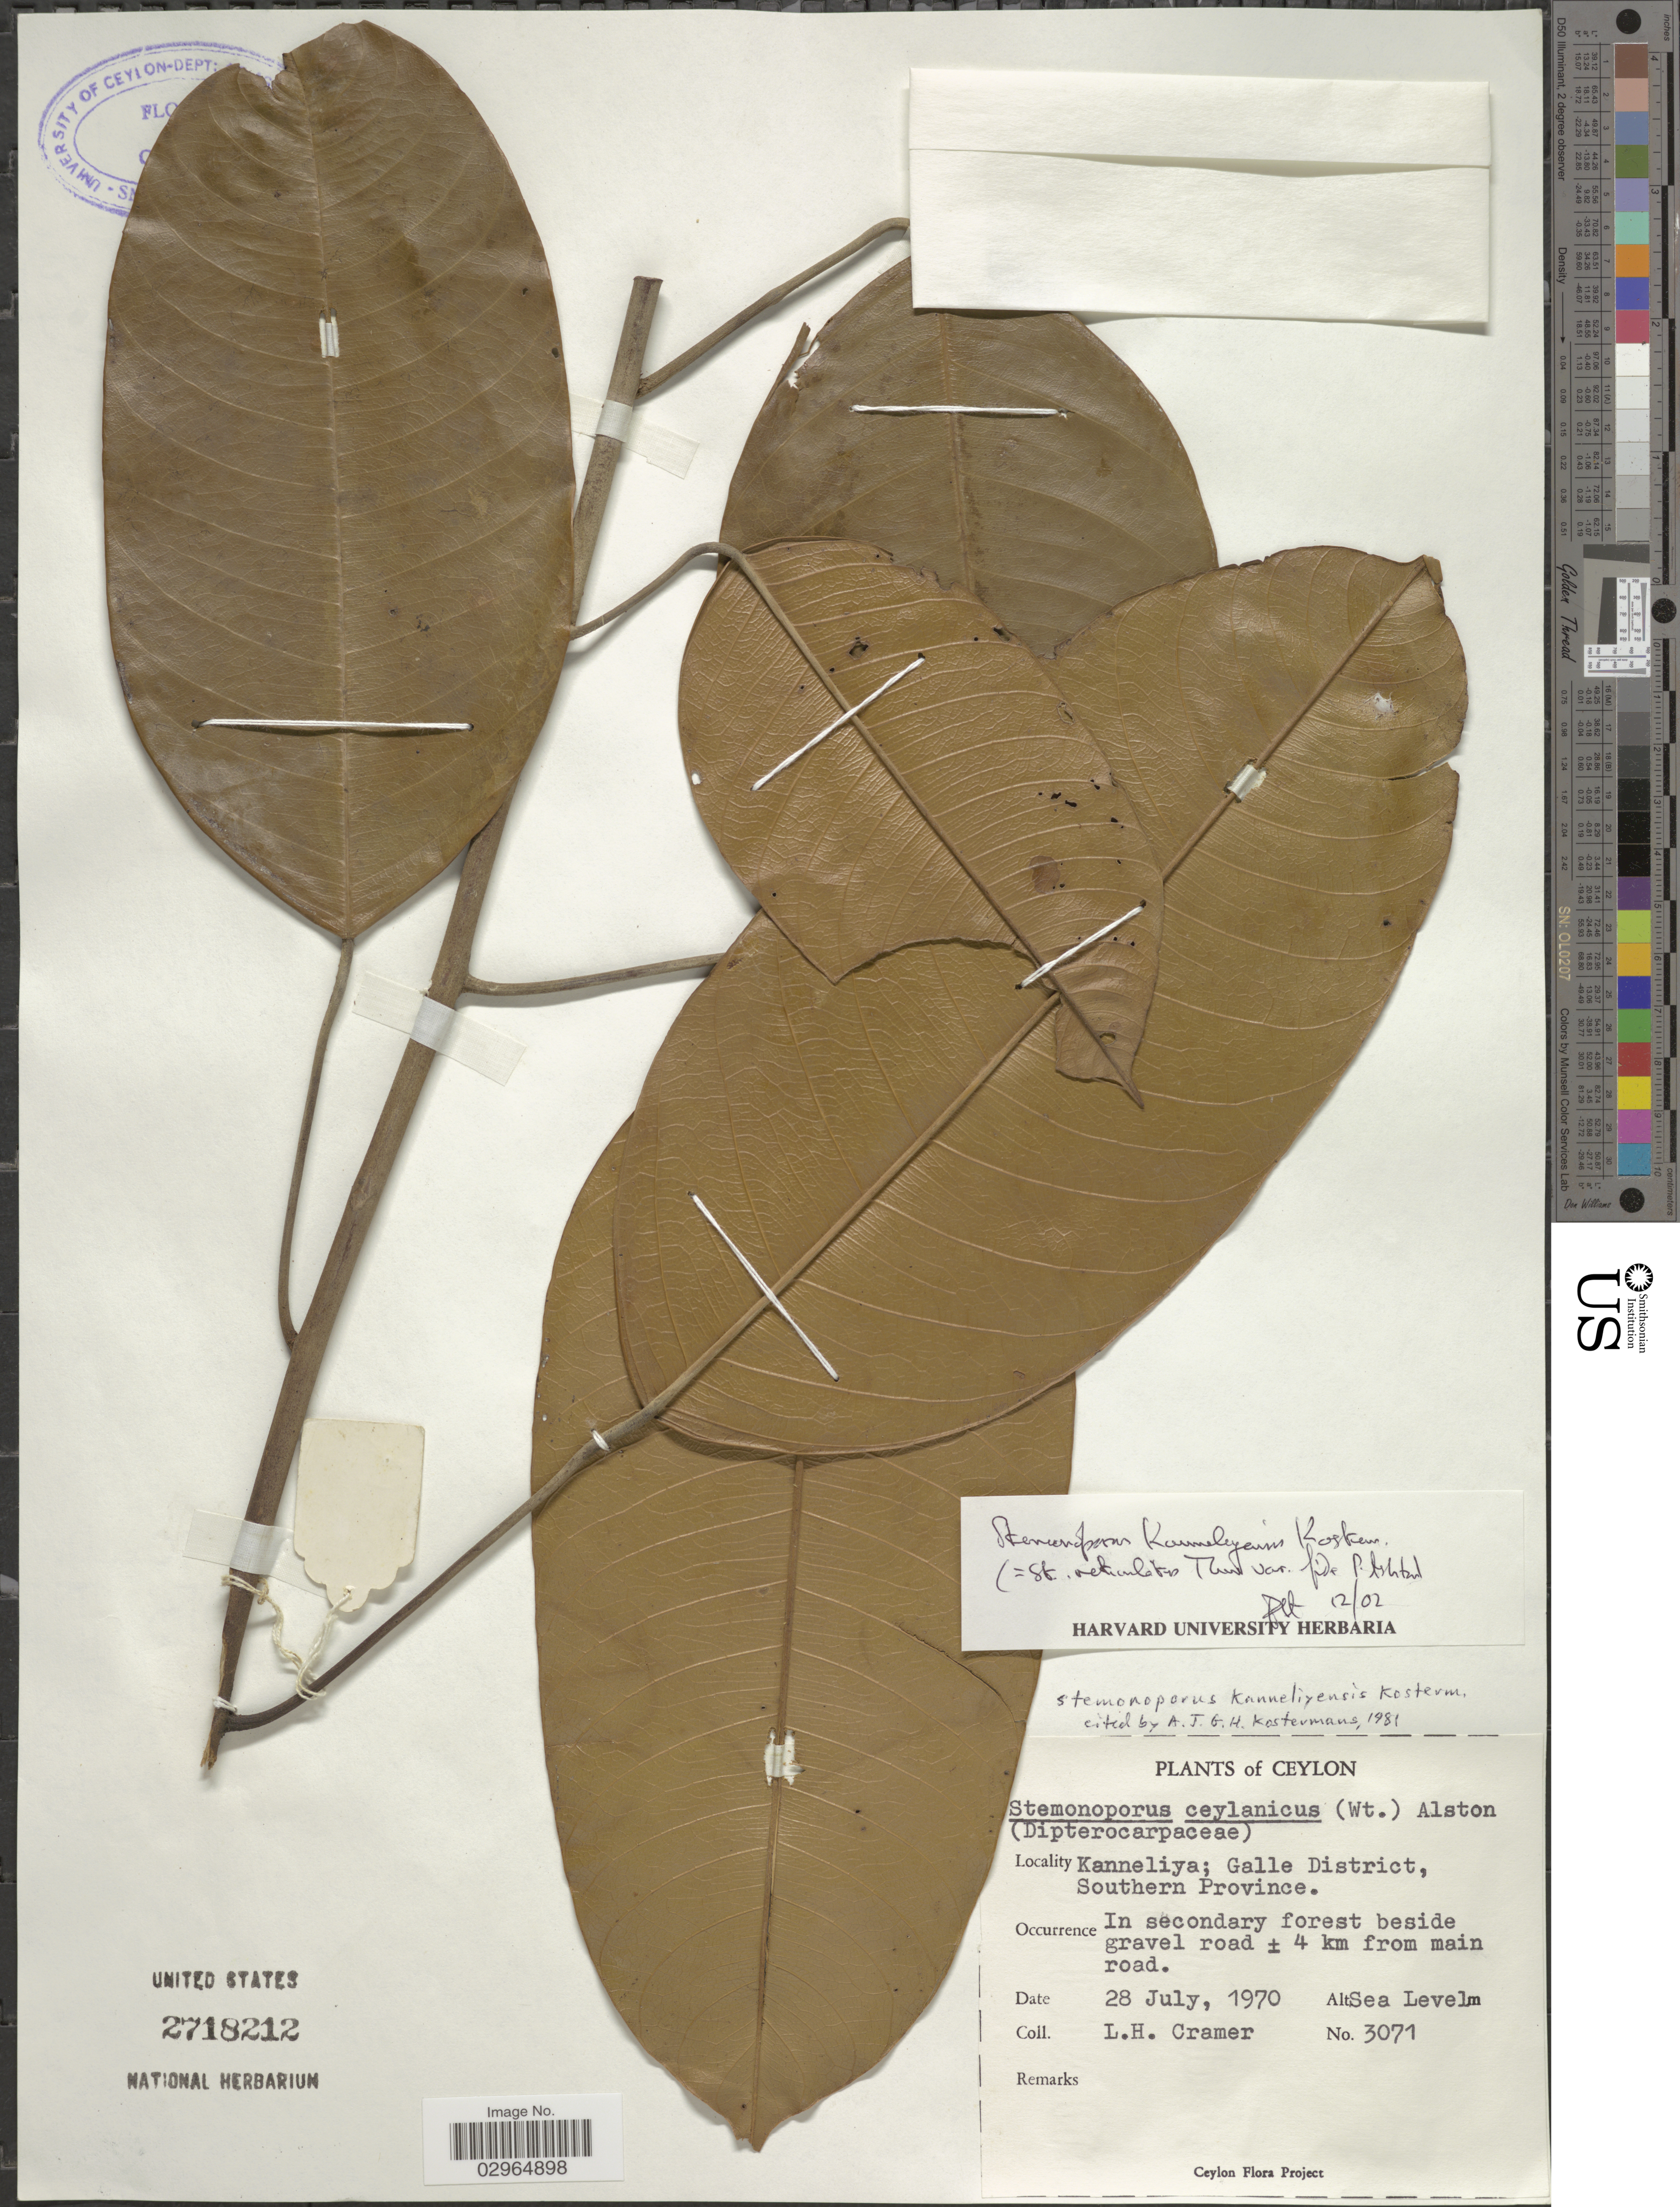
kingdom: Plantae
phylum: Tracheophyta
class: Magnoliopsida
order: Malvales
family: Dipterocarpaceae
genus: Stemonoporus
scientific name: Stemonoporus kanneliyensis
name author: Kosterm.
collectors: L. H. Cramer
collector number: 3071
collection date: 1970-07-28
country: Sri Lanka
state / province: Southern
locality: Ceylon. Kanneliya; Galle District, Southern Province. ± 4 km from main road.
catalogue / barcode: US 2718212